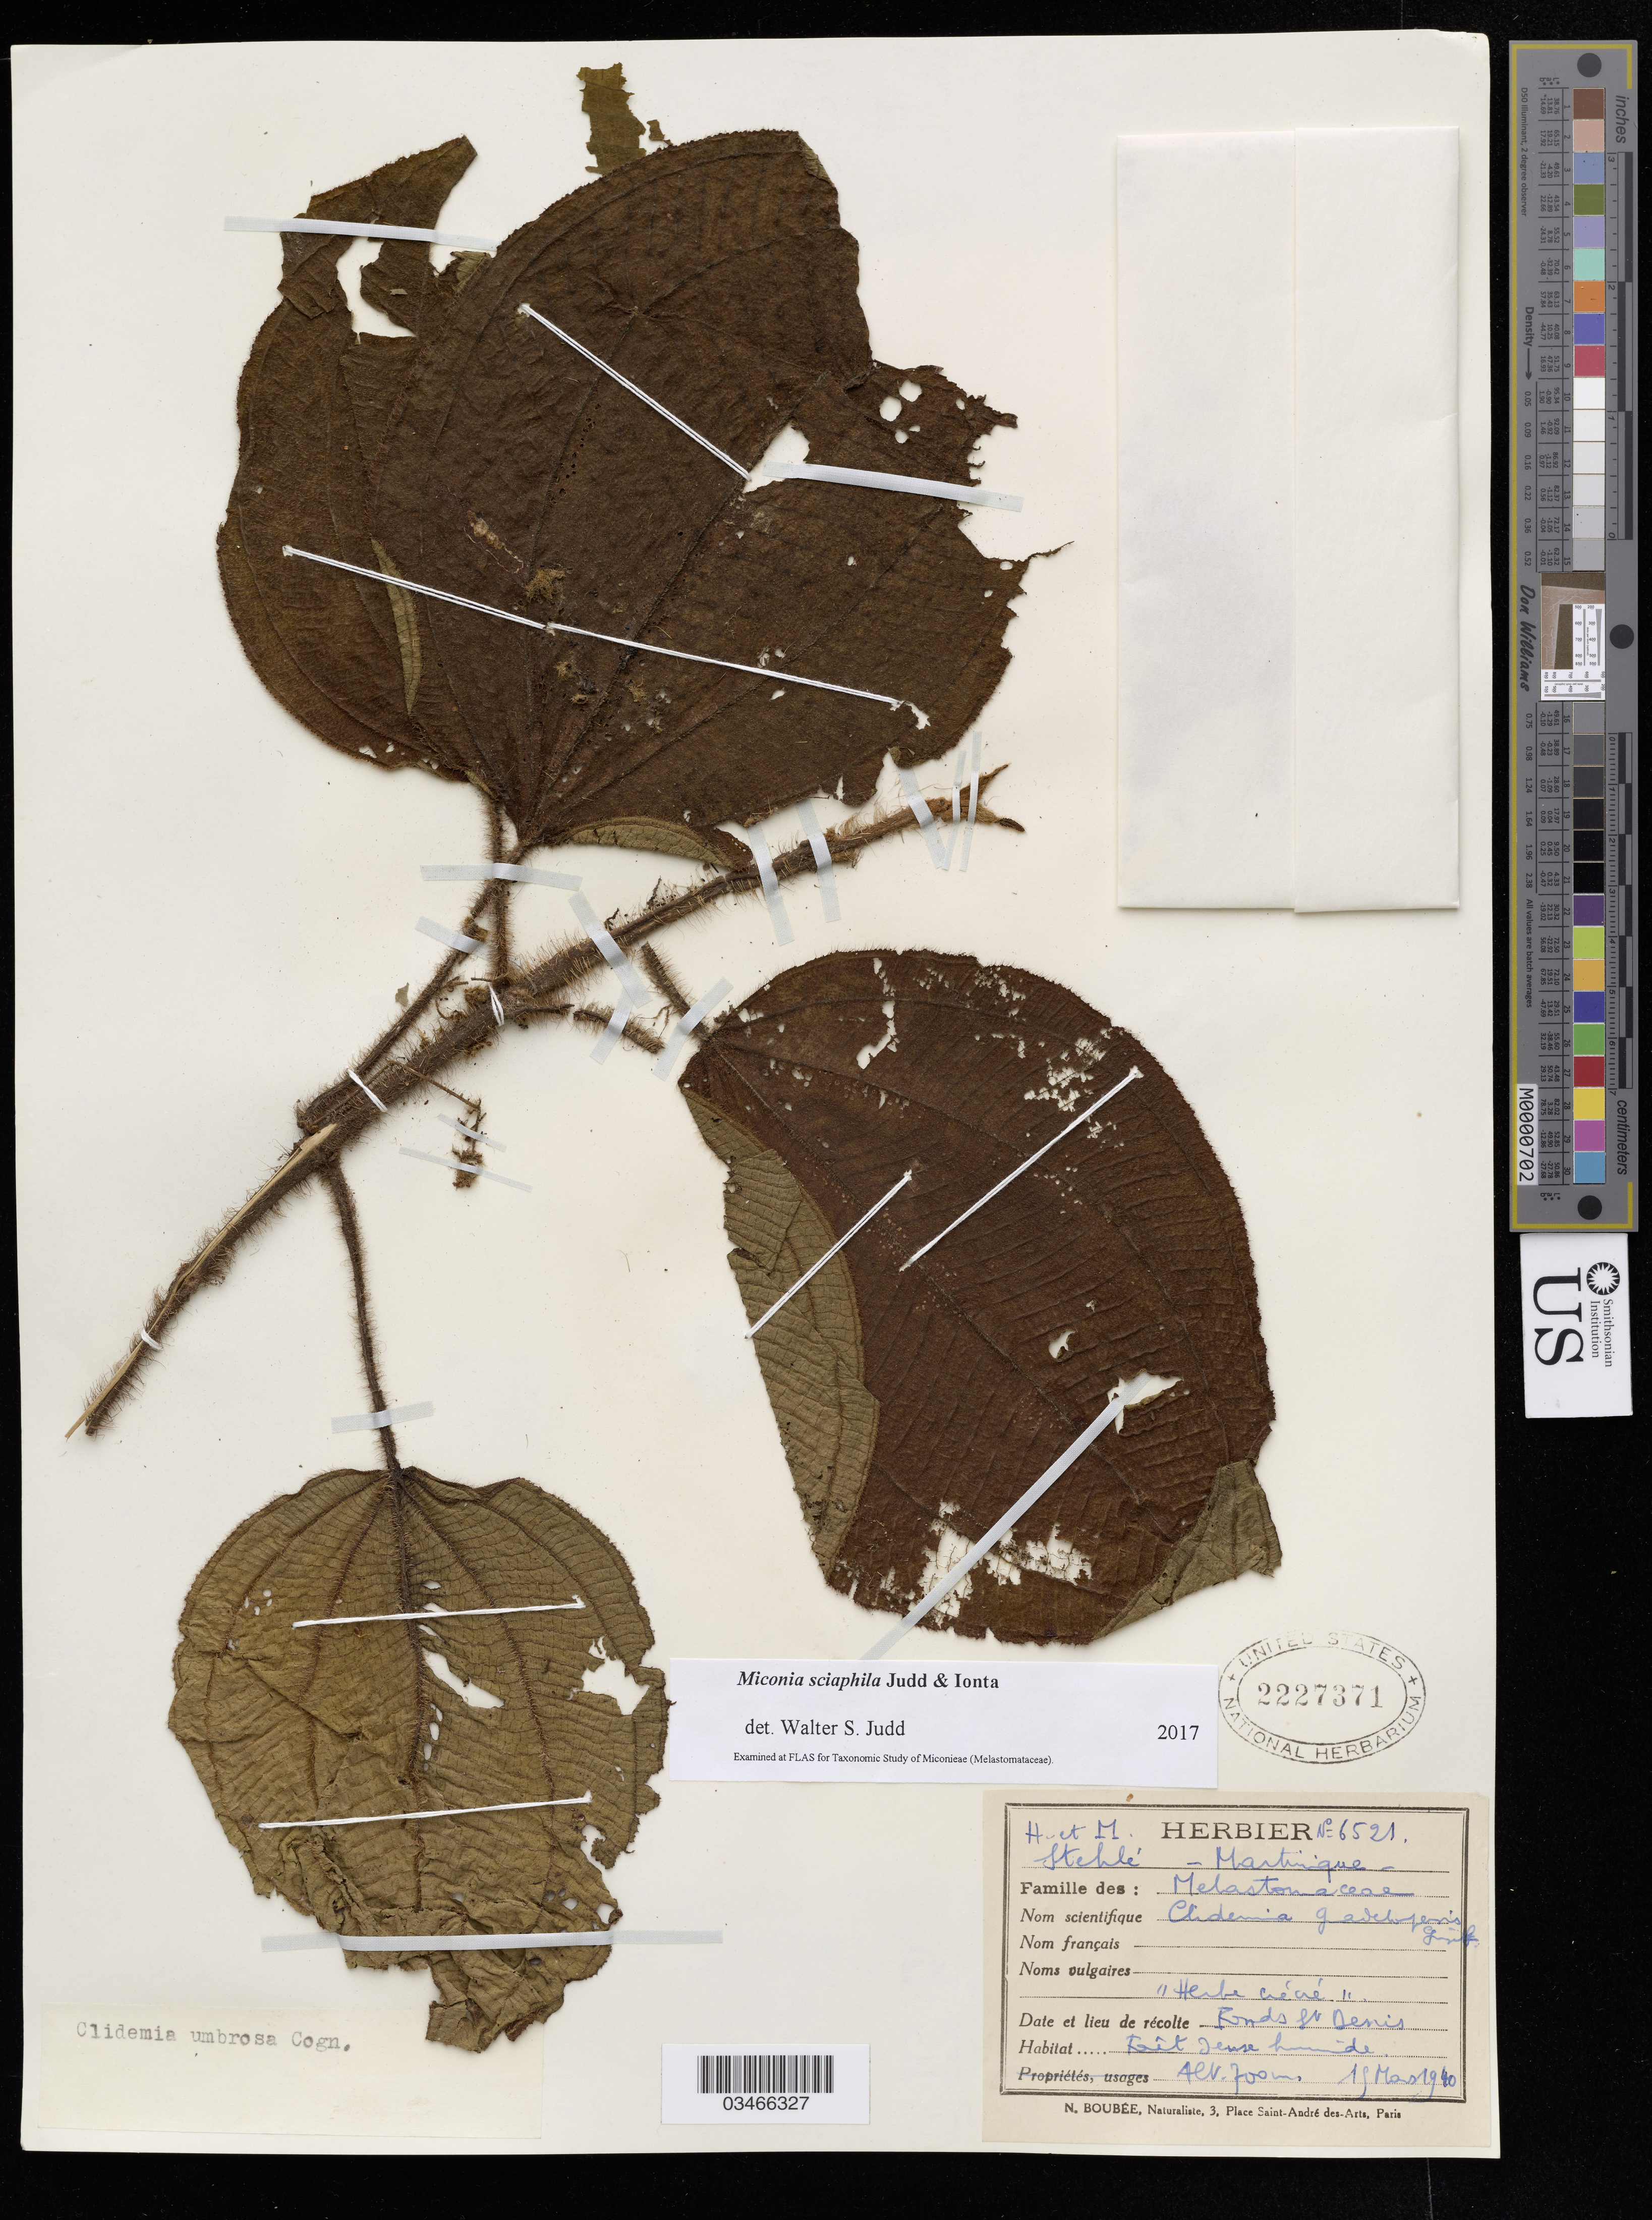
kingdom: Plantae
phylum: Tracheophyta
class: Magnoliopsida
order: Myrtales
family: Melastomataceae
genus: Miconia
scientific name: Miconia sciaphila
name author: Judd & Ionta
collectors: H. Stehlé & M. Stehlé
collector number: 6521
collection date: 1940-03-15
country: Martinique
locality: Bords St Denis.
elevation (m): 700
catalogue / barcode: US 2227371